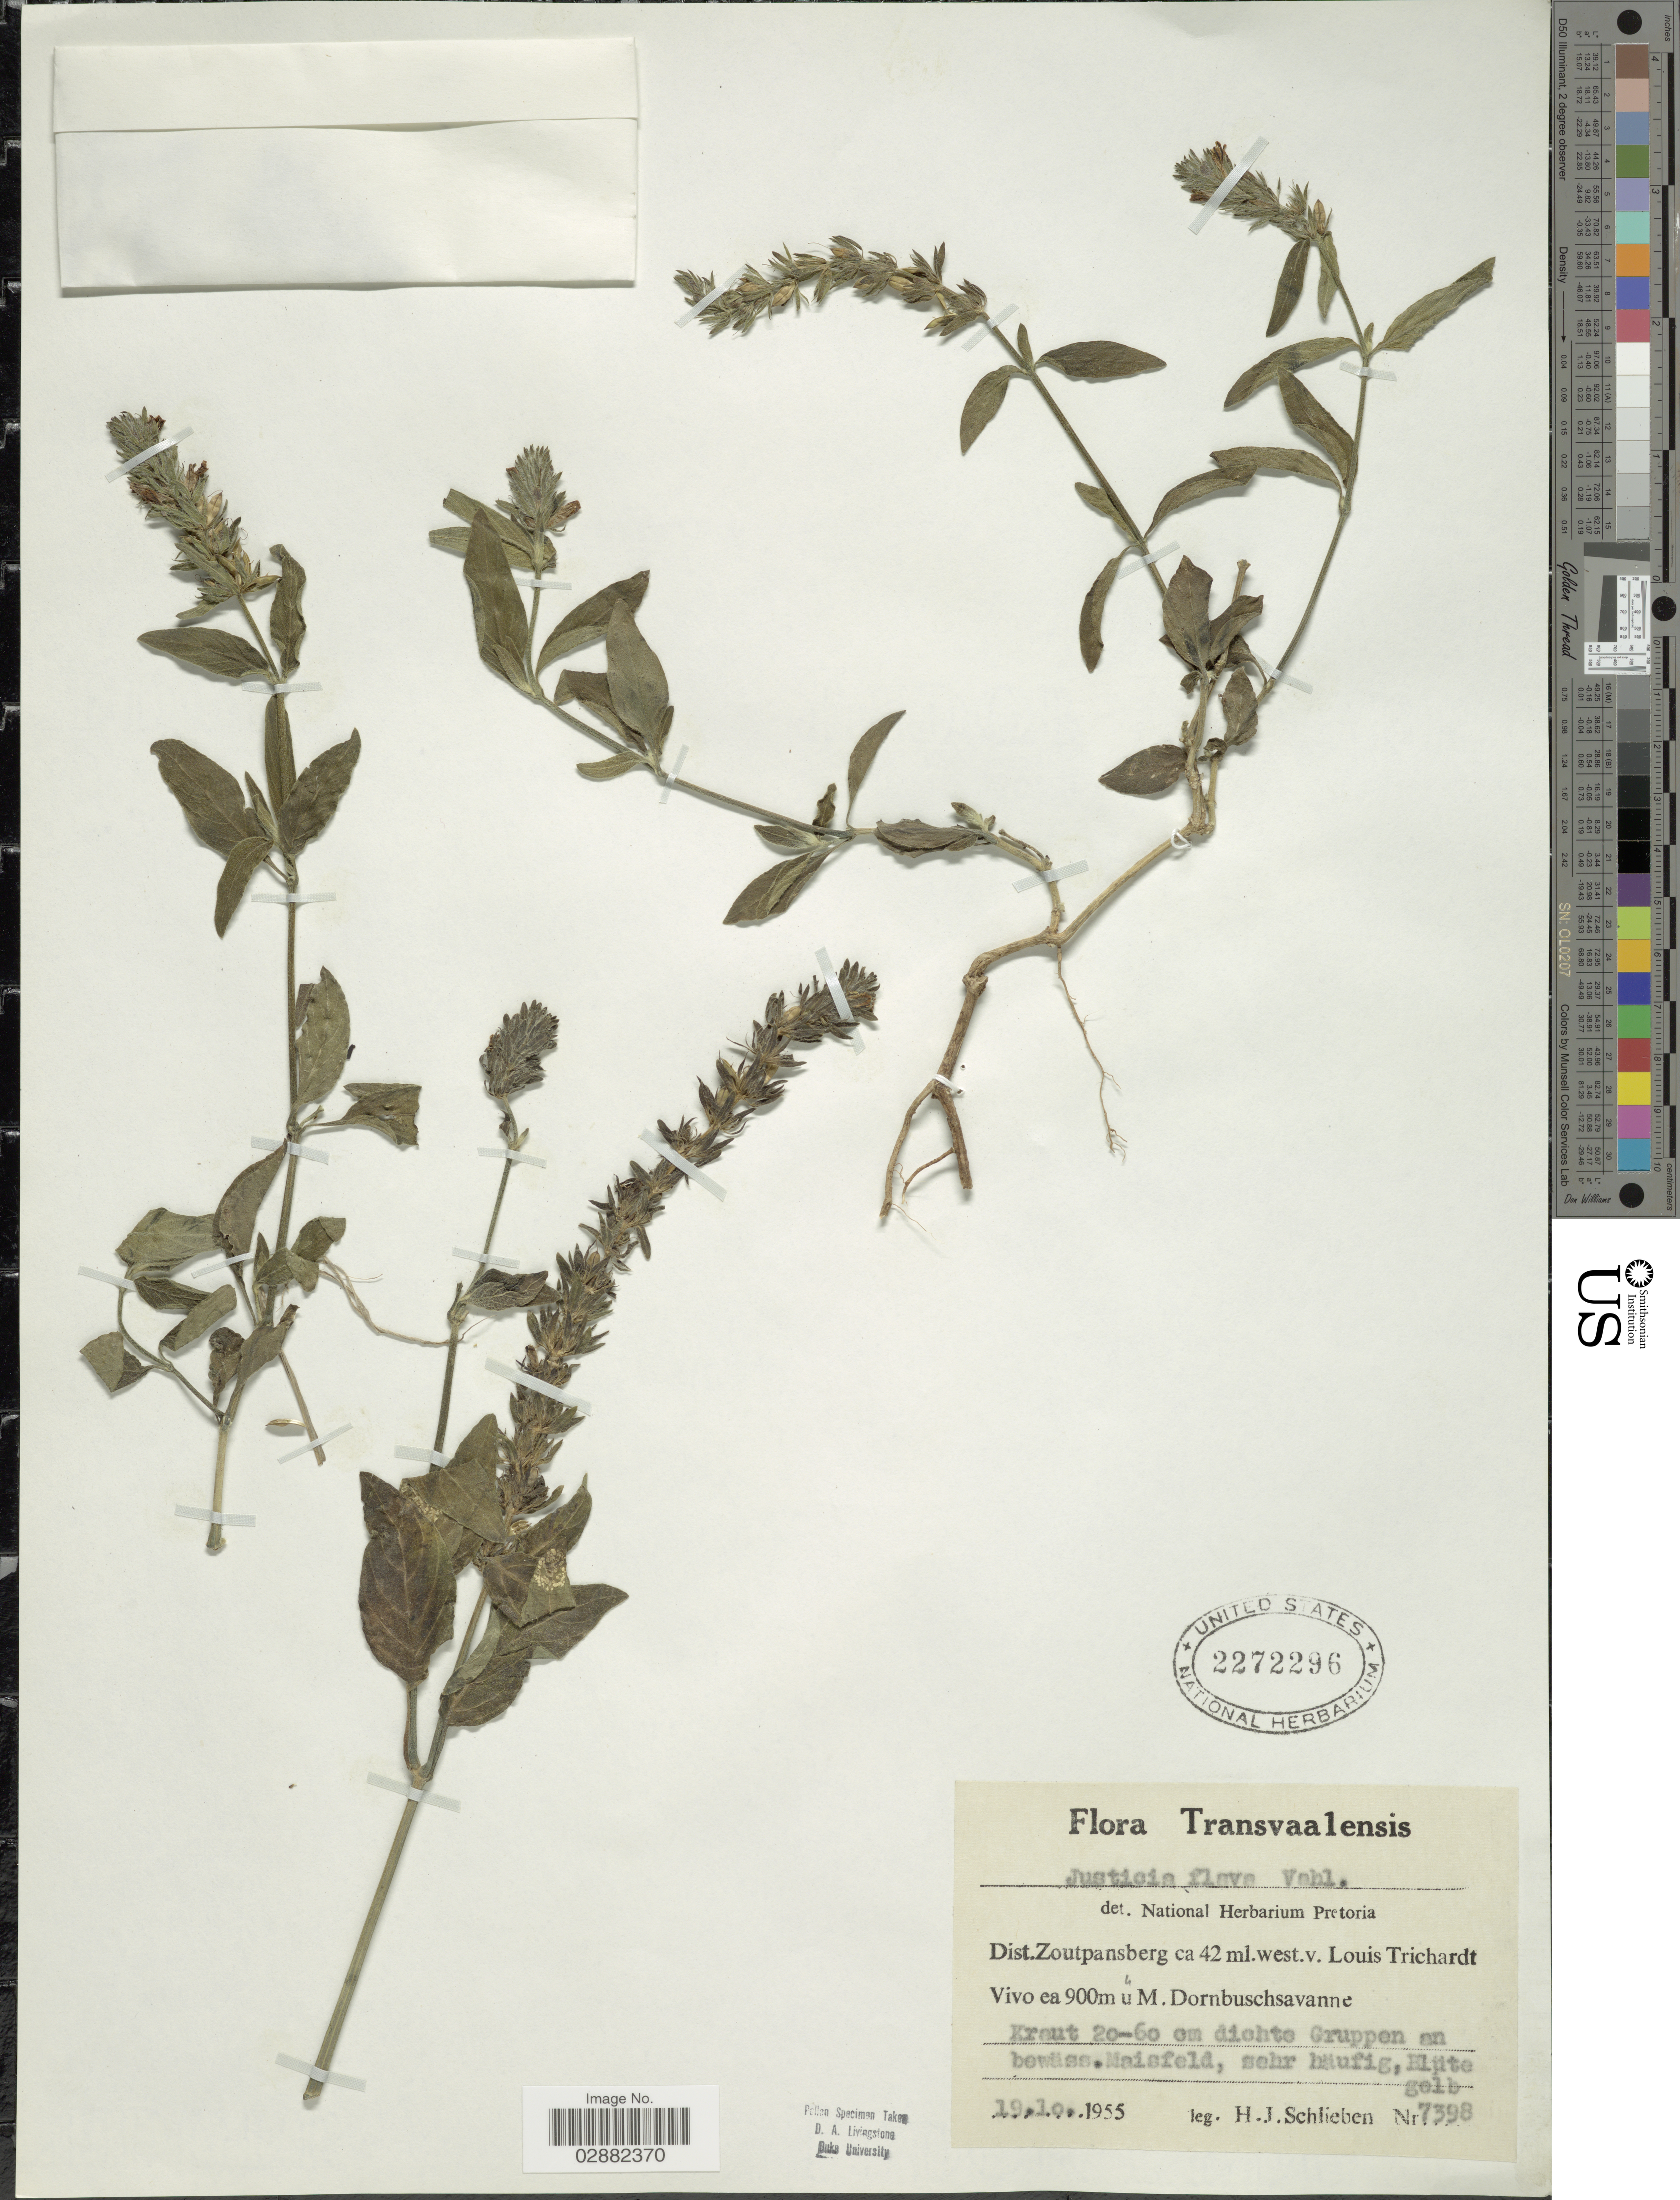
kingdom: Plantae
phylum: Tracheophyta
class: Magnoliopsida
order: Lamiales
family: Acanthaceae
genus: Justicia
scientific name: Justicia flava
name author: (Forssk.) Vahl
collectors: H. J. Schlieben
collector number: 7398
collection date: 1955-10-19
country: South Africa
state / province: Limpopo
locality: Trasnvaalensis, Dist.Zoutpansberg ca 42 ml.west.v.Louis Trichardt Vivo.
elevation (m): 900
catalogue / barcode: US 2272296